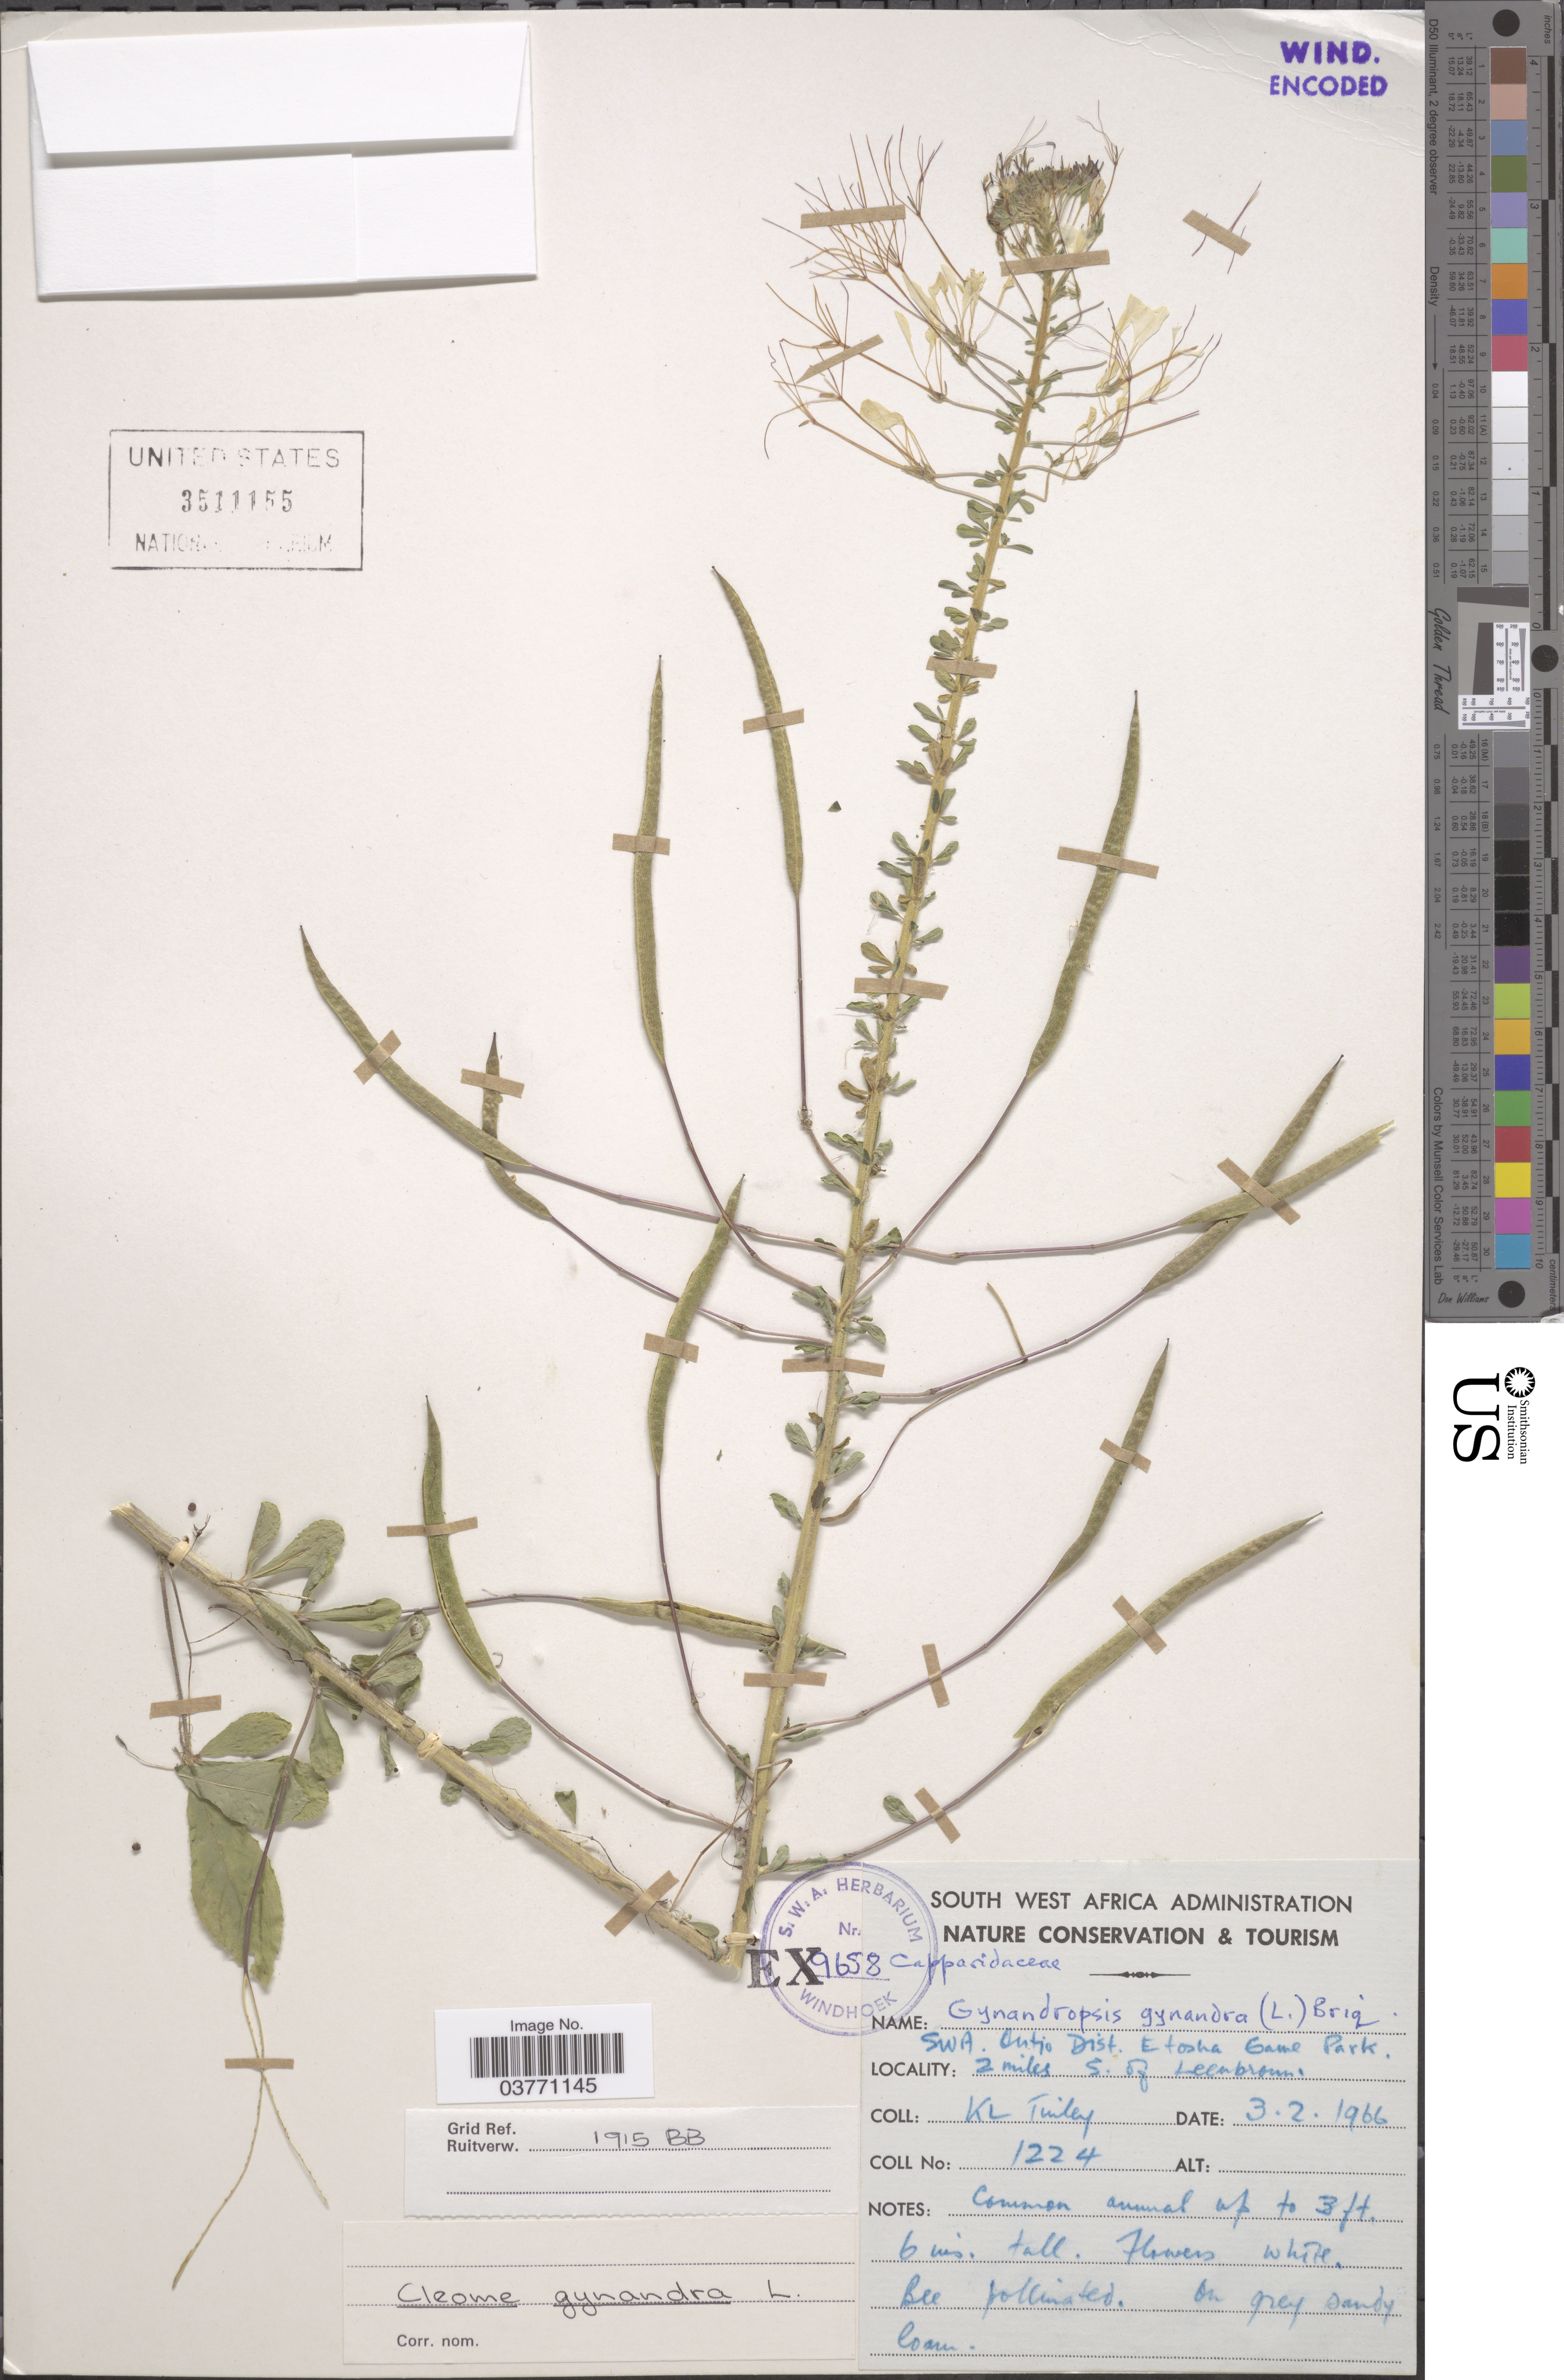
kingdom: Plantae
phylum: Tracheophyta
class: Magnoliopsida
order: Brassicales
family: Cleomaceae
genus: Gynandropsis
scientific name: Gynandropsis gynandra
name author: (L.) Briq.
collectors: K. Tinley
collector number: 1224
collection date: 1966-02-03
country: Namibia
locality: SWA Outjo Dist. Etosha Game Park. 2 miles S. of Leeubronn.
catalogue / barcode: US 3511155